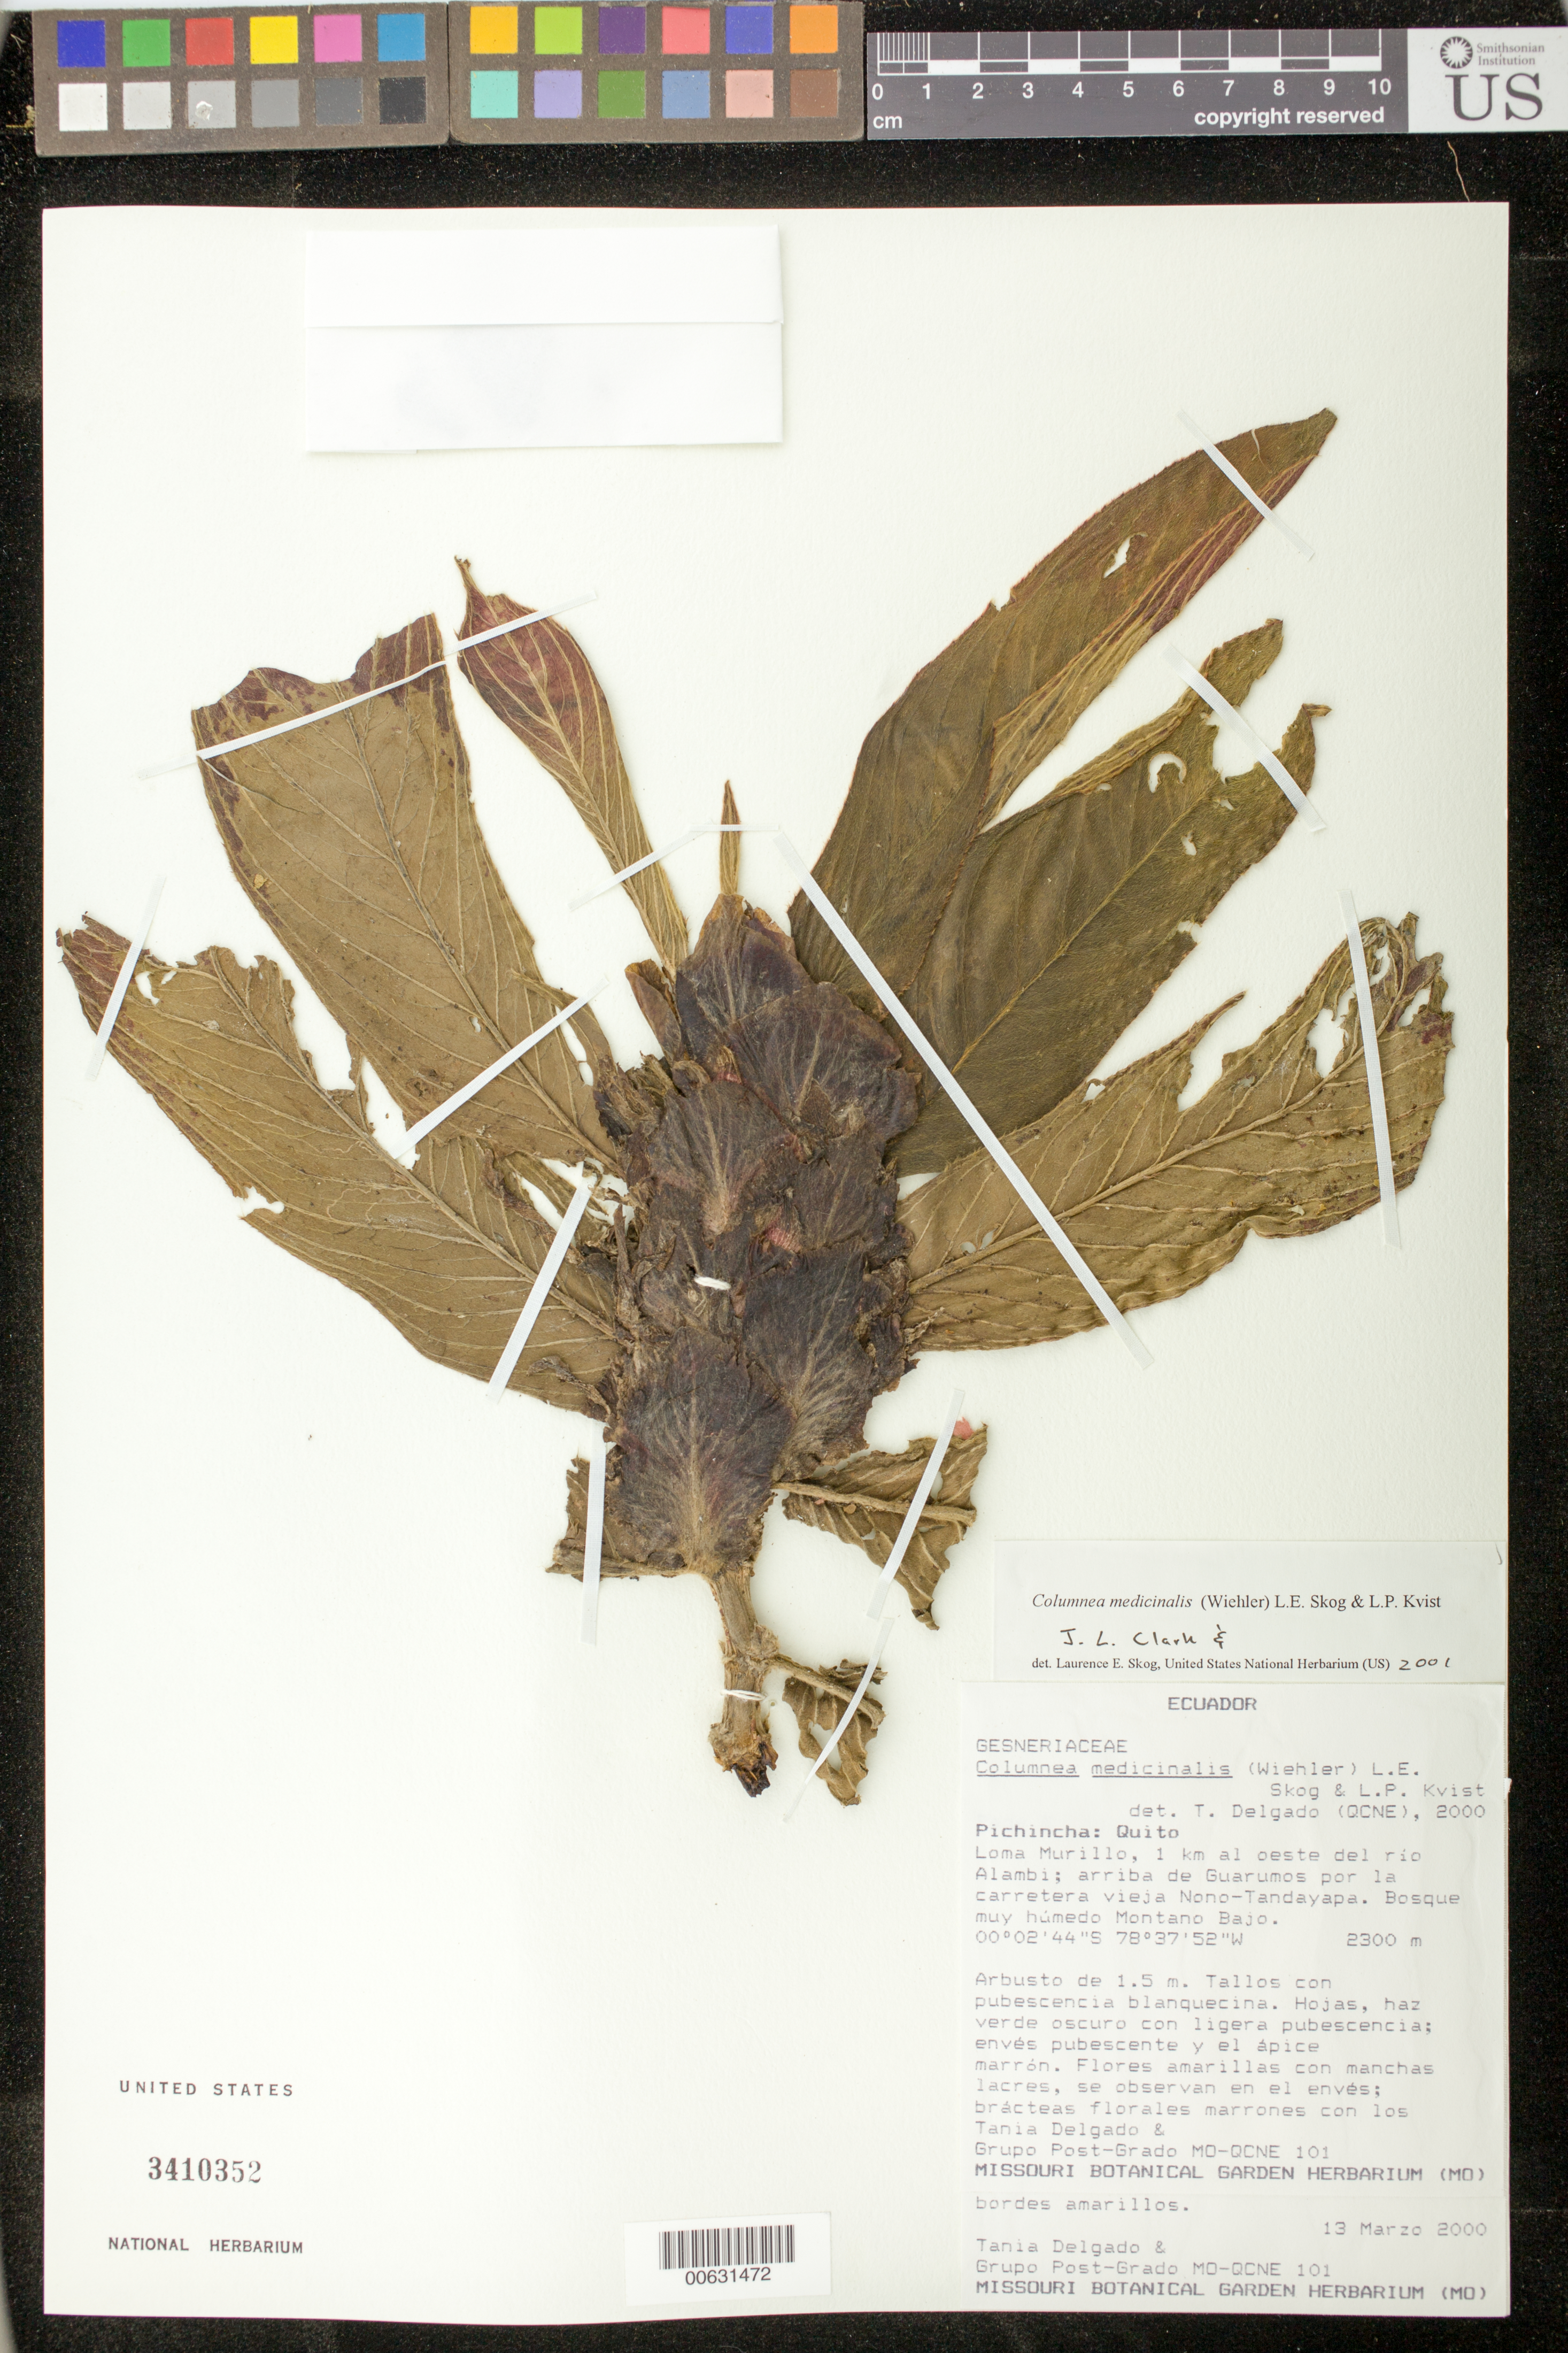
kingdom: Plantae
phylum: Tracheophyta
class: Magnoliopsida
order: Lamiales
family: Gesneriaceae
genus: Columnea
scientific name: Columnea medicinalis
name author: (Wiehler) L.E. Skog & L.P. Kvist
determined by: Clark, J. L.; Skog, Laurence E.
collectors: T. Delgado & Grupo Post-Grado MO-QCNE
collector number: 101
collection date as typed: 13 Mar 2000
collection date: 2000-03-13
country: Ecuador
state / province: Pichincha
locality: Quito; Loma Murillo, 1 km al oeste del río Alambi; arribe de Guarumos por la carretera vieja Nono-Tandayapa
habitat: Bosque muy húmedo montano bajo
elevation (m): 2300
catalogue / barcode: US 3410352